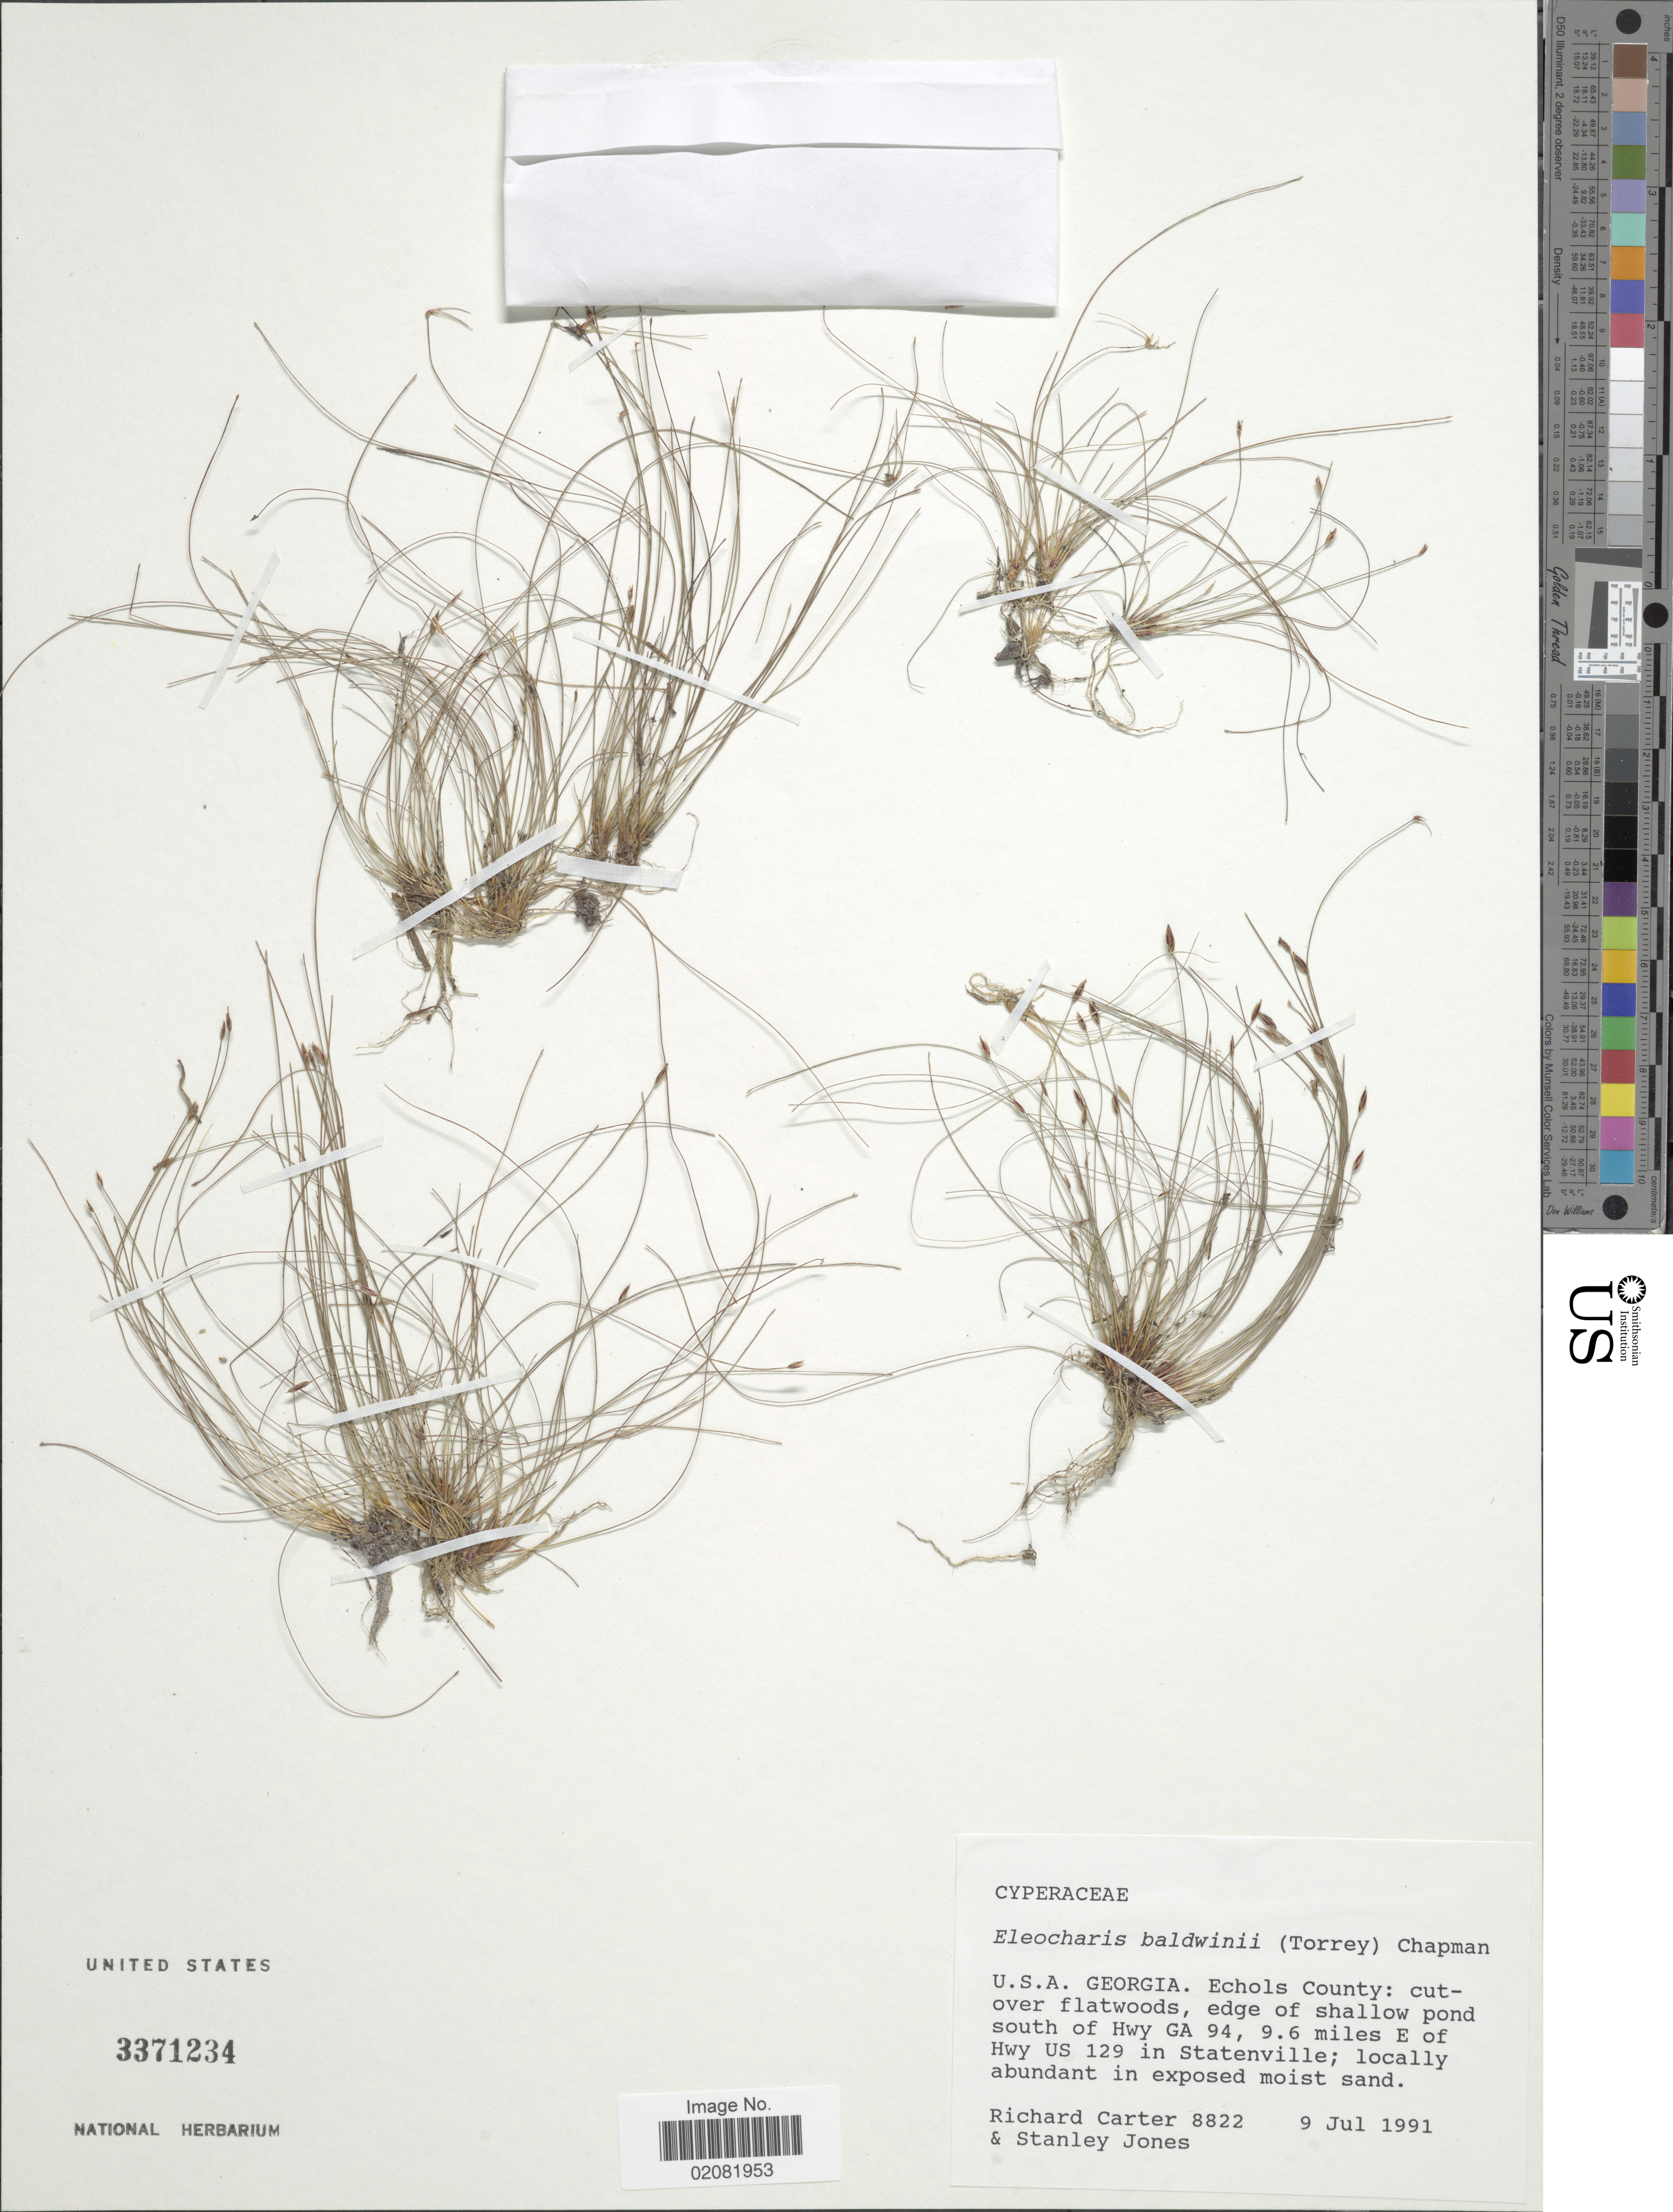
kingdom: Plantae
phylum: Tracheophyta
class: Liliopsida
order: Poales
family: Cyperaceae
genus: Eleocharis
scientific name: Eleocharis baldwinii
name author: (Torr.) Chapm.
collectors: R. Carter & S. D. Jones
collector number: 8822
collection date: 1991-07-09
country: United States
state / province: Georgia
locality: Echols County: edge of shallow pond south of Hwy GA 94, 9.6 miles E of Hwy US 129 in Statenville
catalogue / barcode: US 3371234